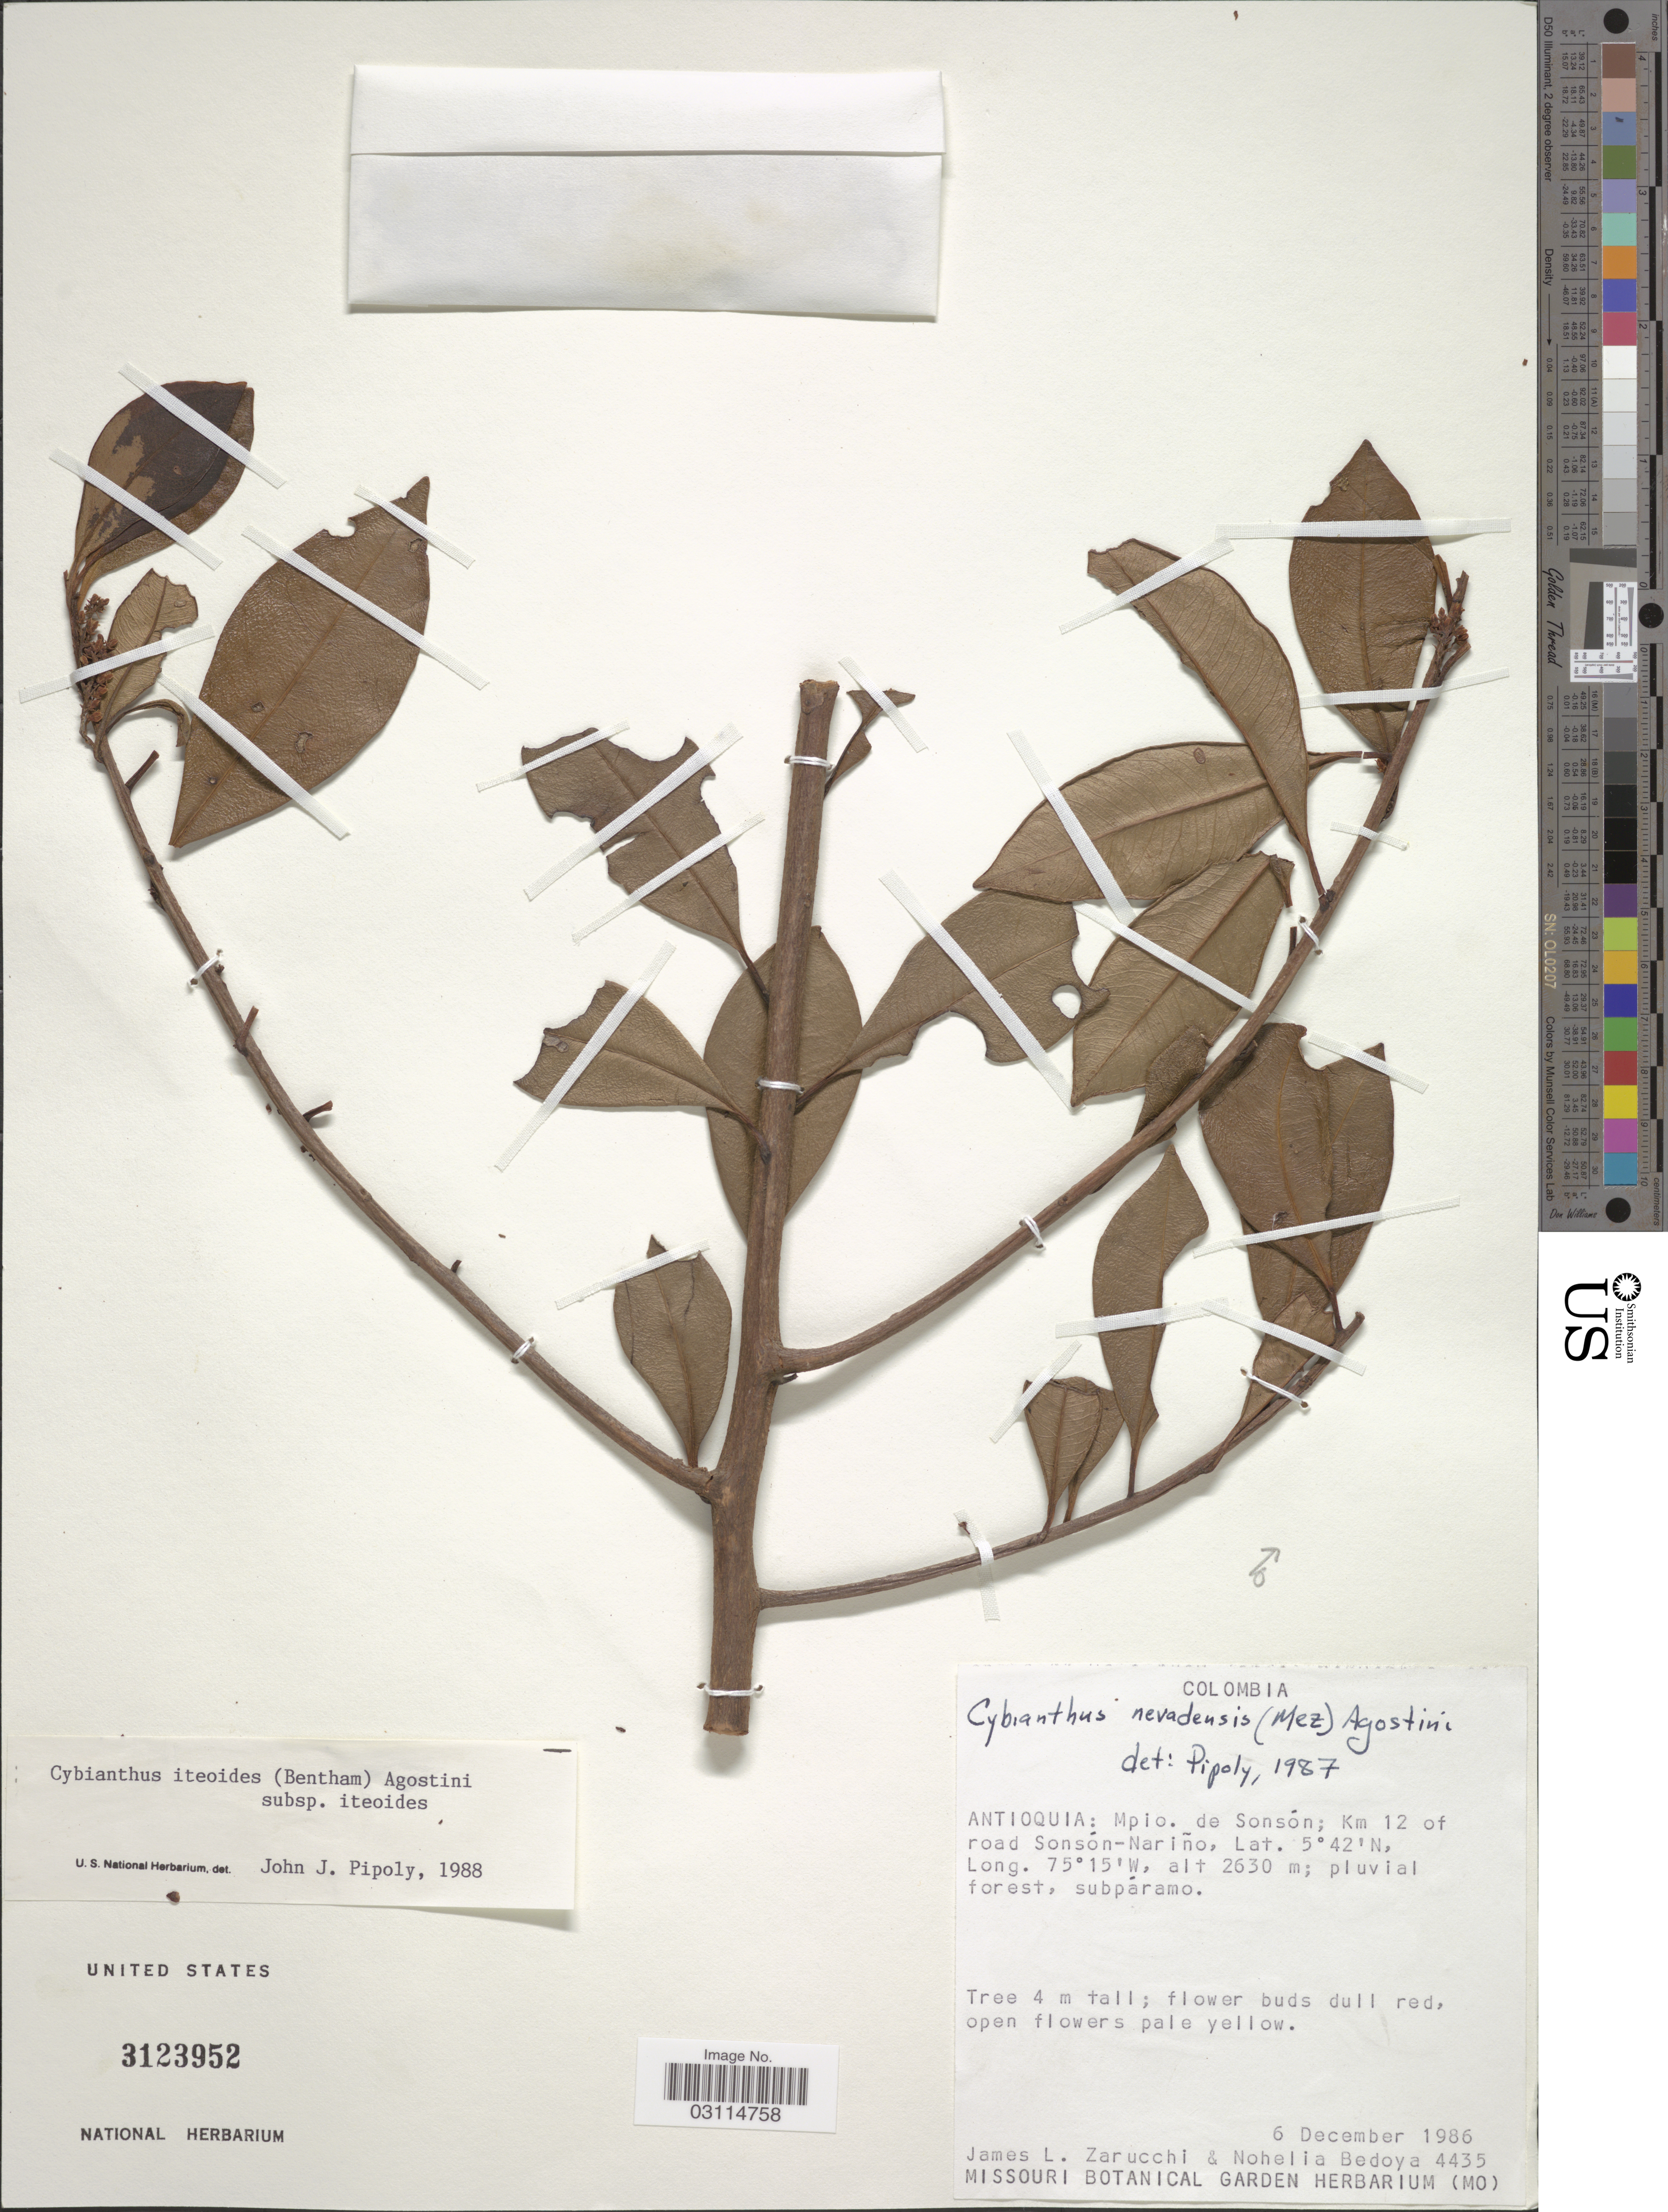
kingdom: Plantae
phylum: Tracheophyta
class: Magnoliopsida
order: Ericales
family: Primulaceae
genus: Cybianthus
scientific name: Cybianthus iteoides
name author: (Benth.) G. Agostini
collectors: J. L. Zarucchi & N. Bedoya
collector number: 4435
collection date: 1986-12-06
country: Colombia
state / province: Antioquia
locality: Mpio. de Sonsón; Km 12 of road Sonsón-Nariño.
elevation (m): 2630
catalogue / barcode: US 3123952